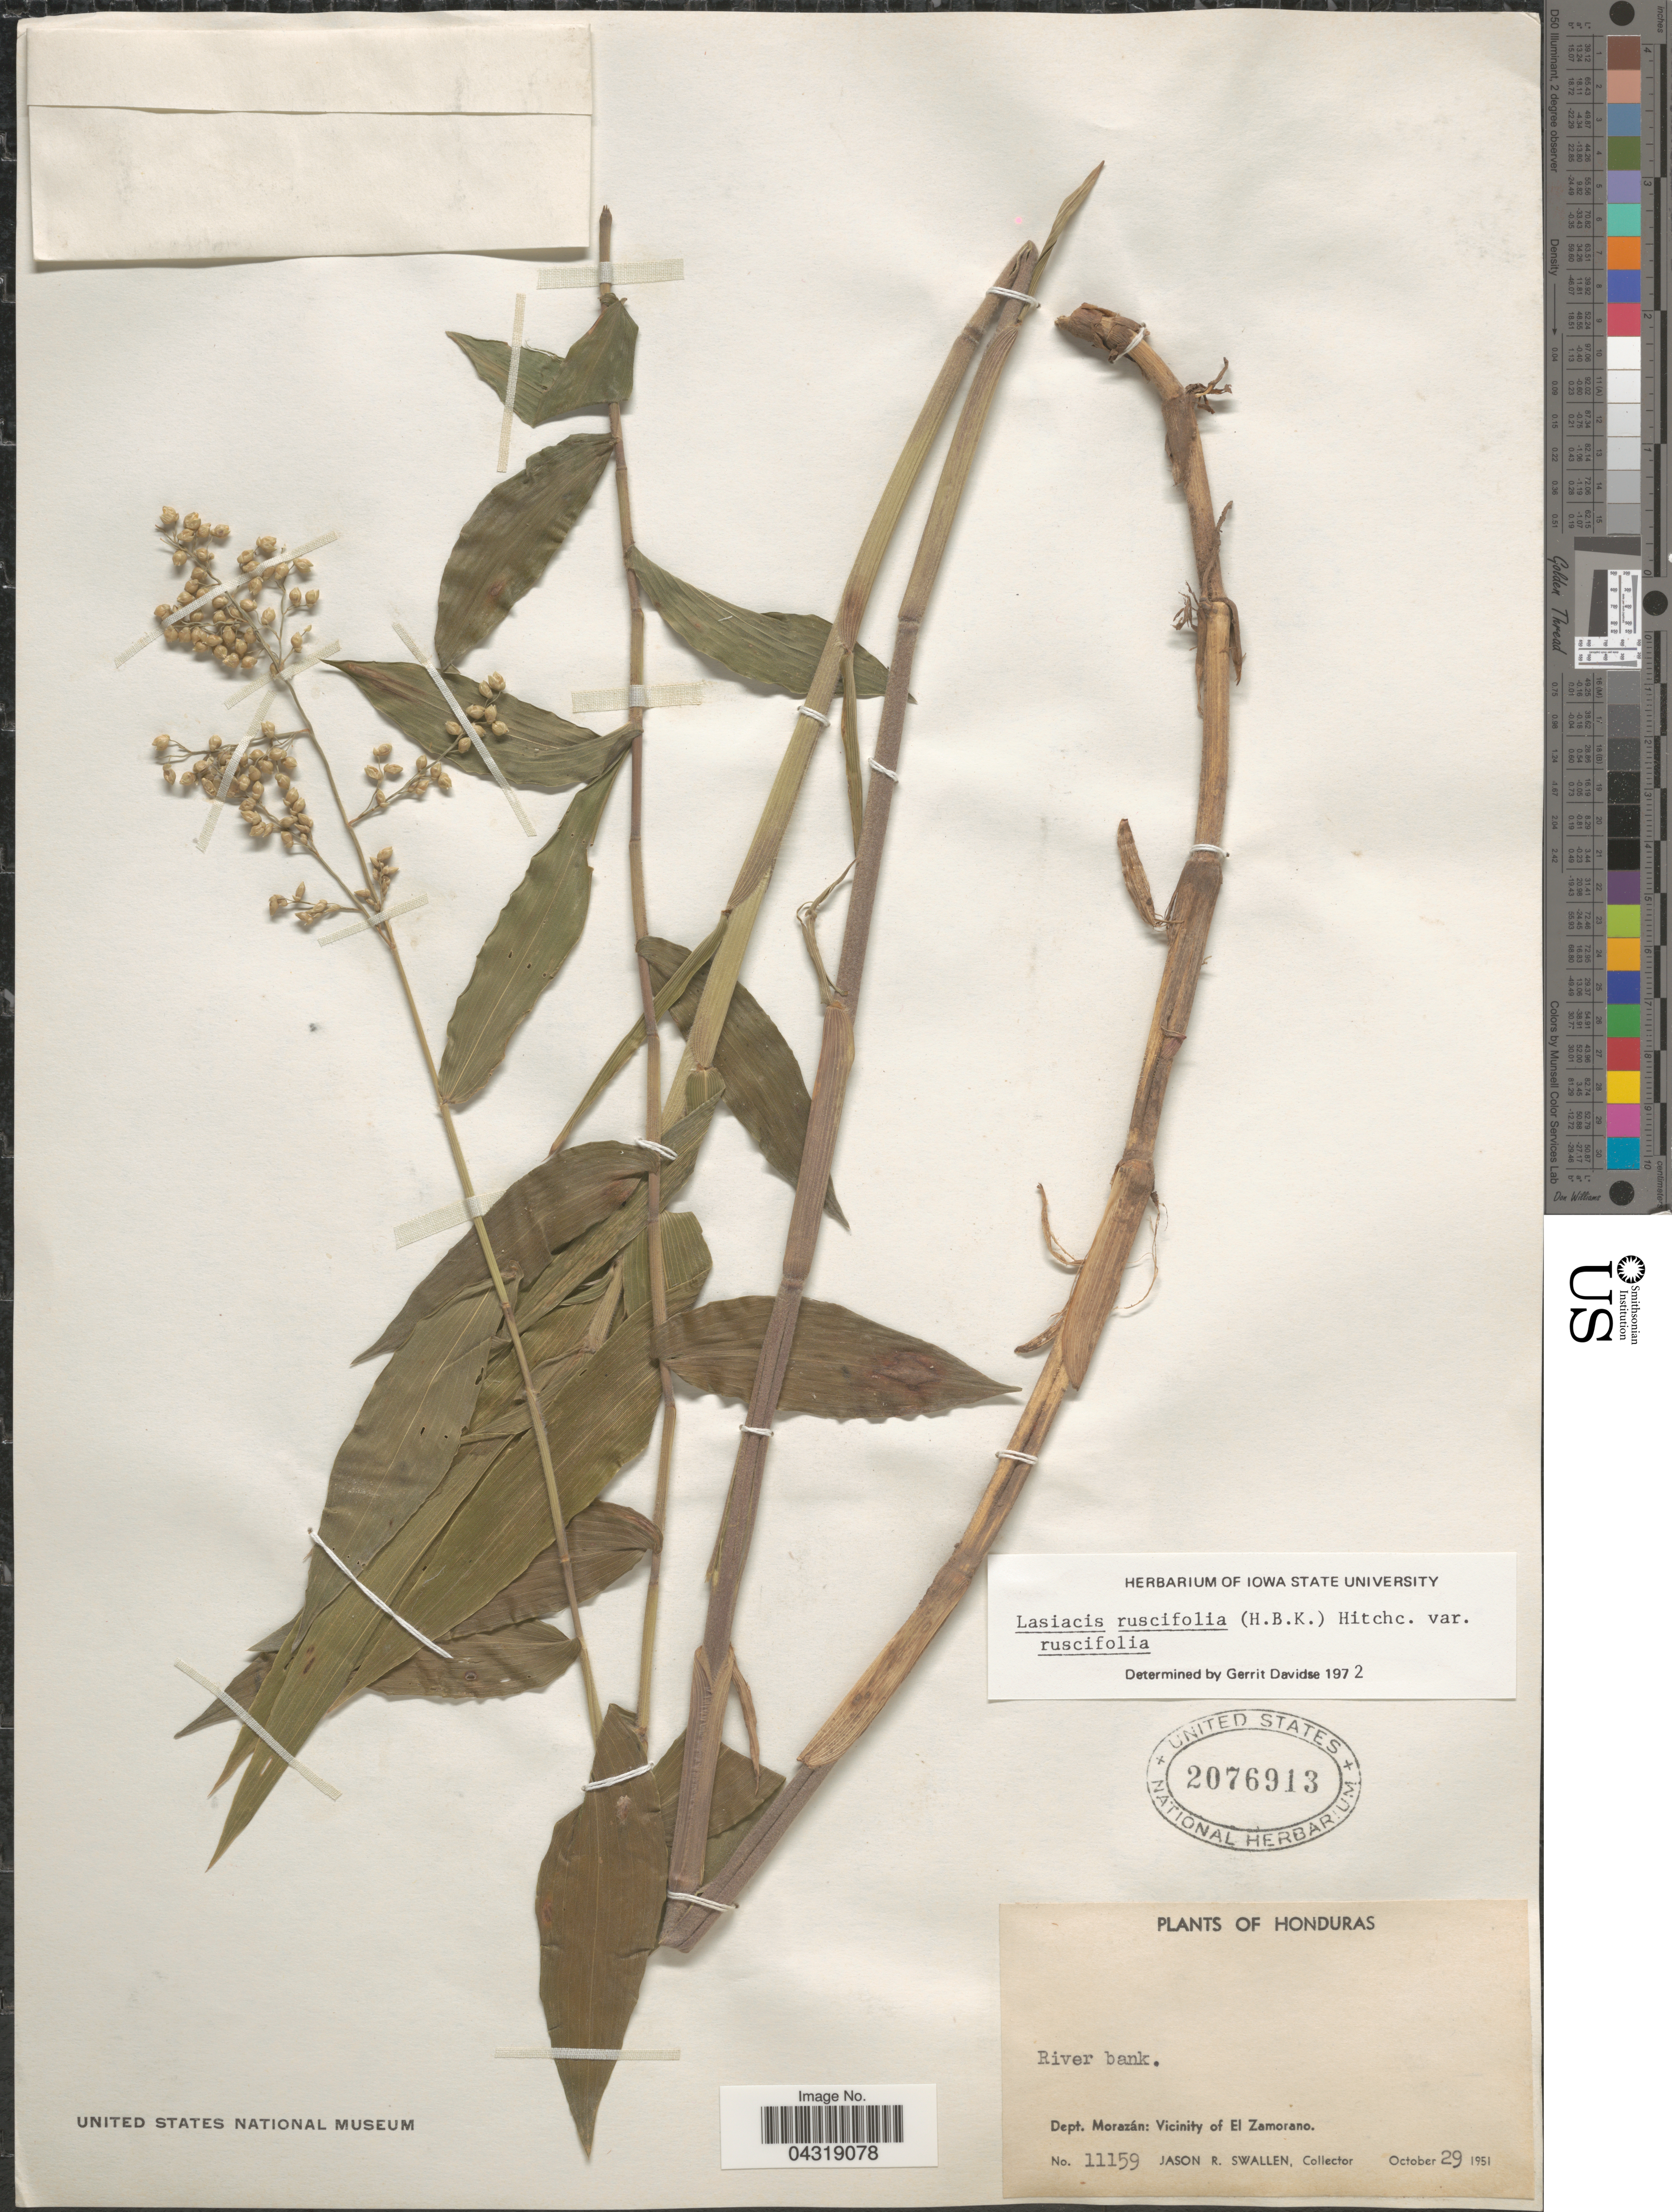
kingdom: Plantae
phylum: Tracheophyta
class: Liliopsida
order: Poales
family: Poaceae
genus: Lasiacis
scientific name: Lasiacis ruscifolia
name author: (Kunth) Hitchc.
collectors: J. R. Swallen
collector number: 11159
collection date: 1951-10-29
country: Honduras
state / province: Fco. Morazán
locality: Dept. Morazán: Vicinity of El Zamorano.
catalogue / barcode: US 2076913